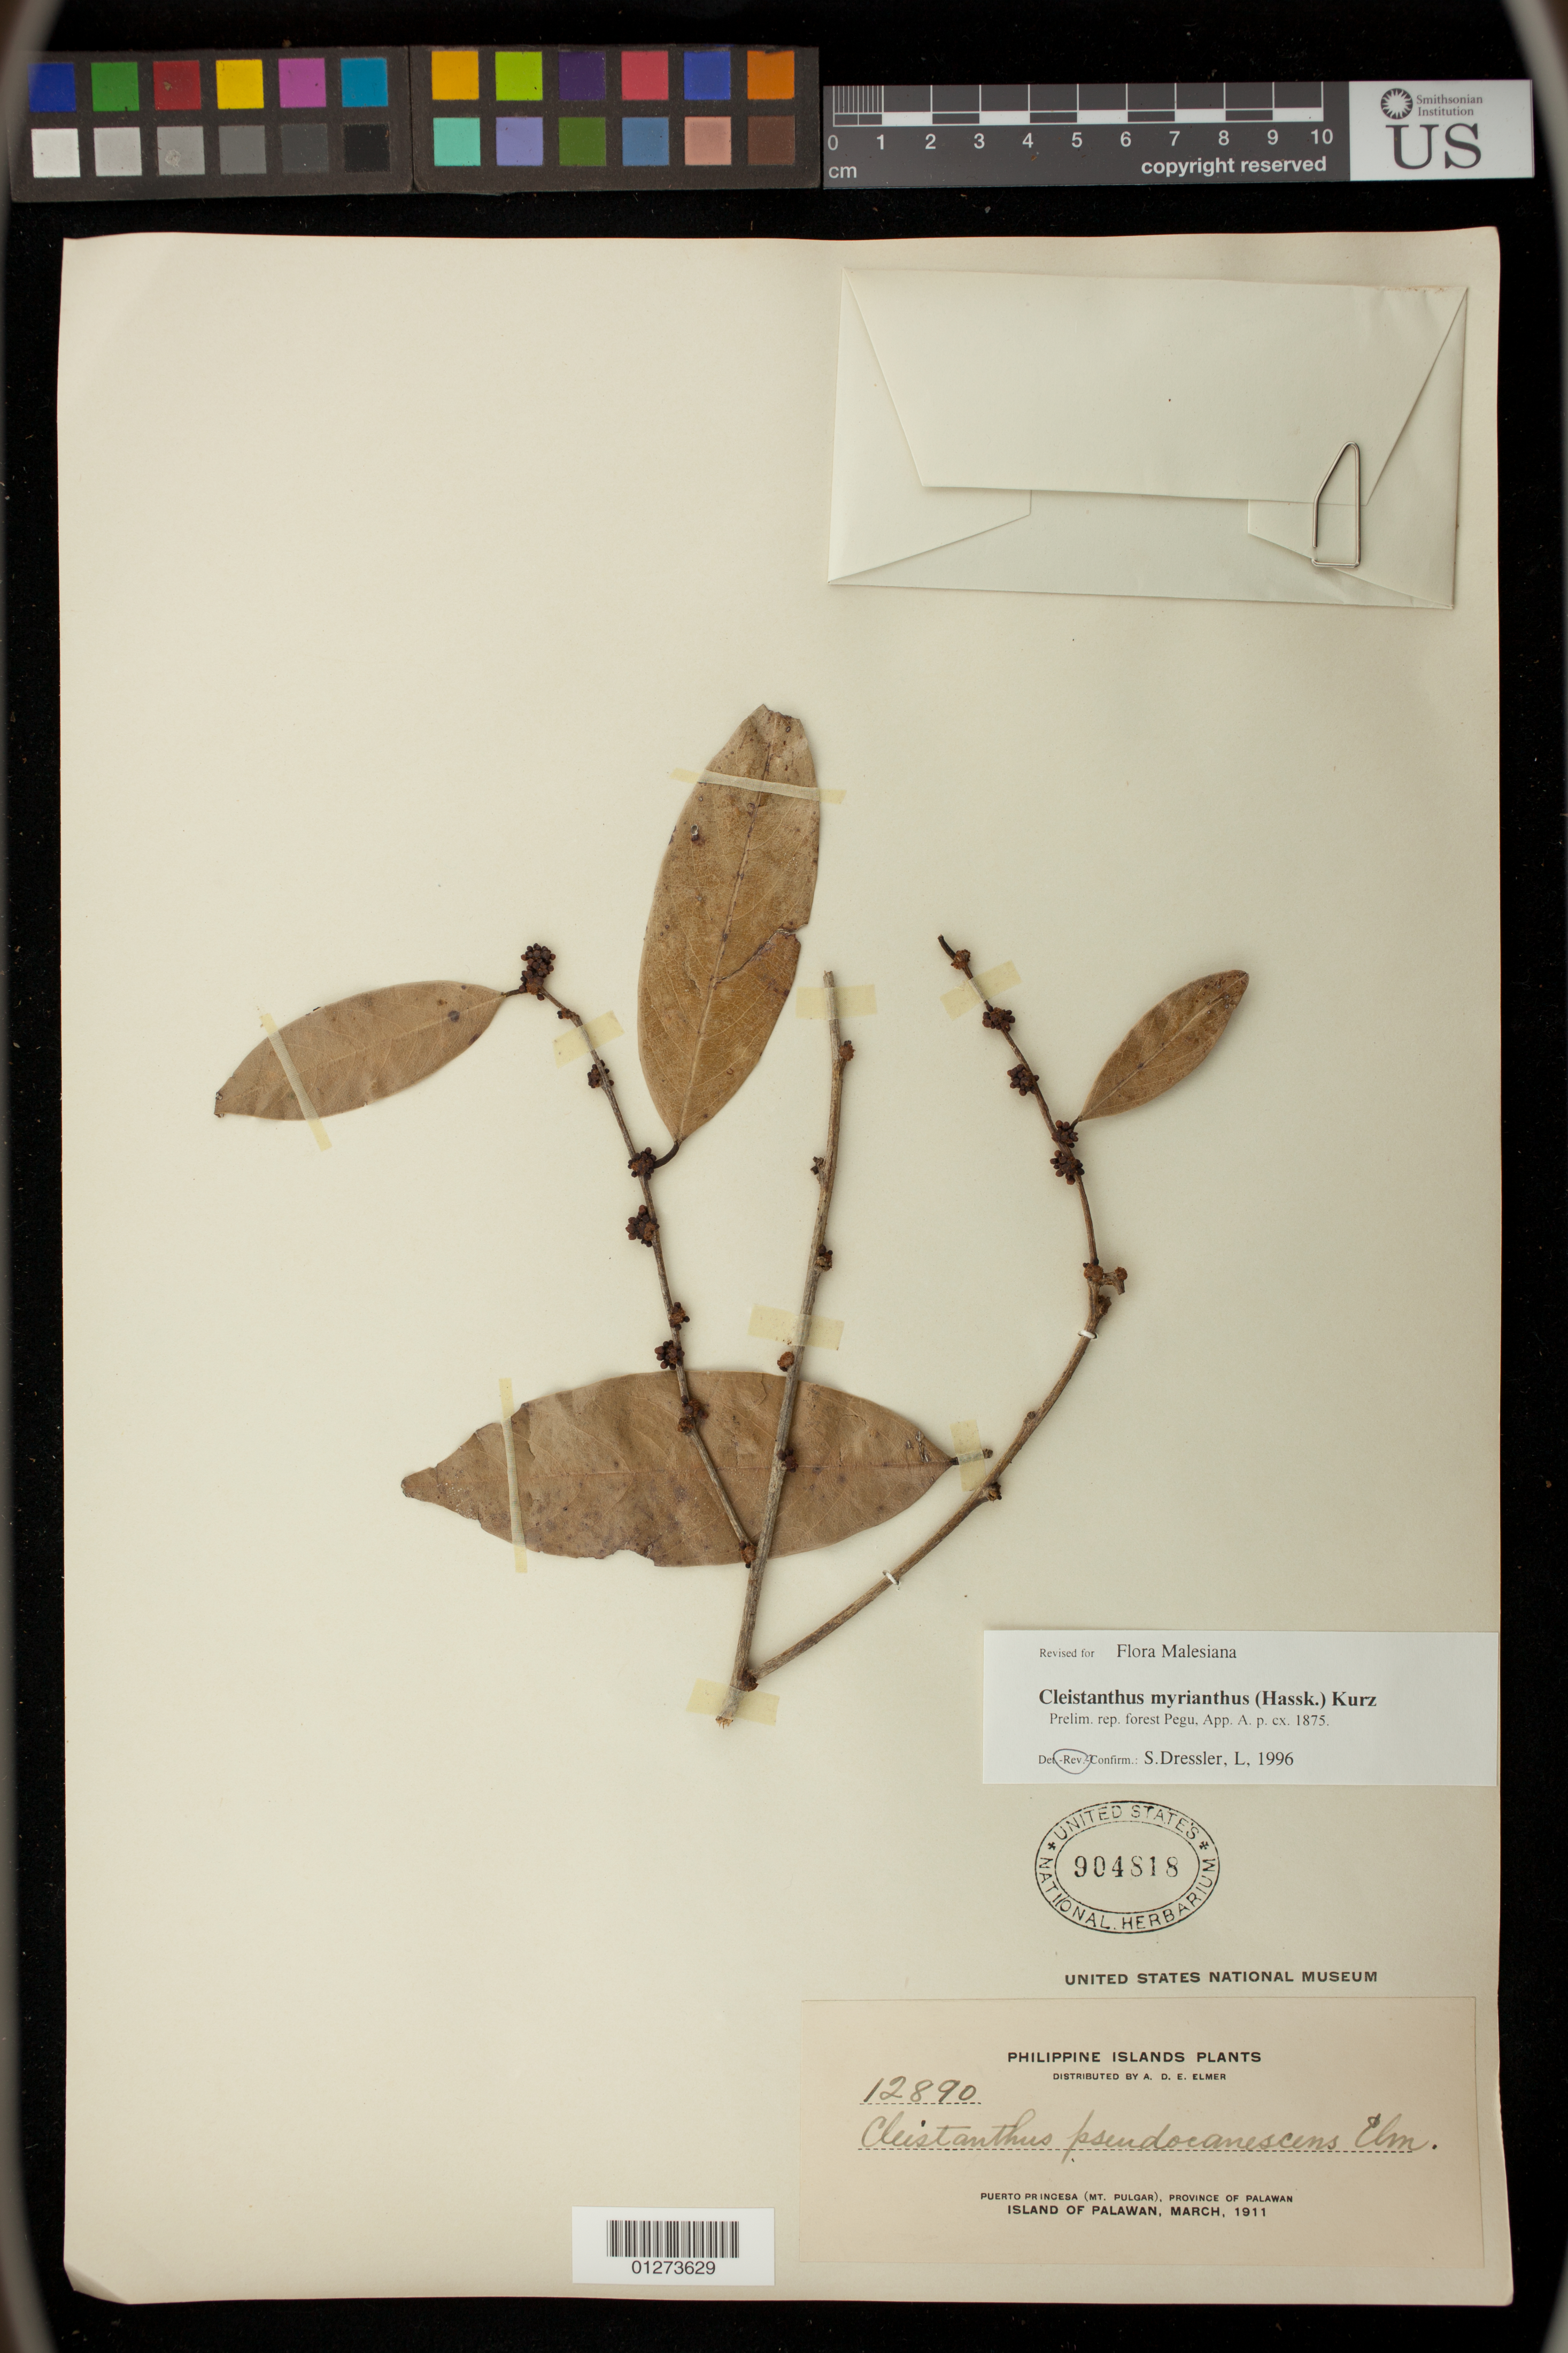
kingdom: Plantae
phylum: Tracheophyta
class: Magnoliopsida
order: Malpighiales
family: Phyllanthaceae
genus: Cleistanthus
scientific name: Cleistanthus myrianthus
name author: (Hassk.) Kurz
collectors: A. D. E. Elmer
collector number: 12890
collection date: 1911-03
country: Philippines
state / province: Mimaropa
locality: Puerto Princesa (Mt. Pulgar), Province of Palawan, Island of Palawan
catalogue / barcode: US 904818